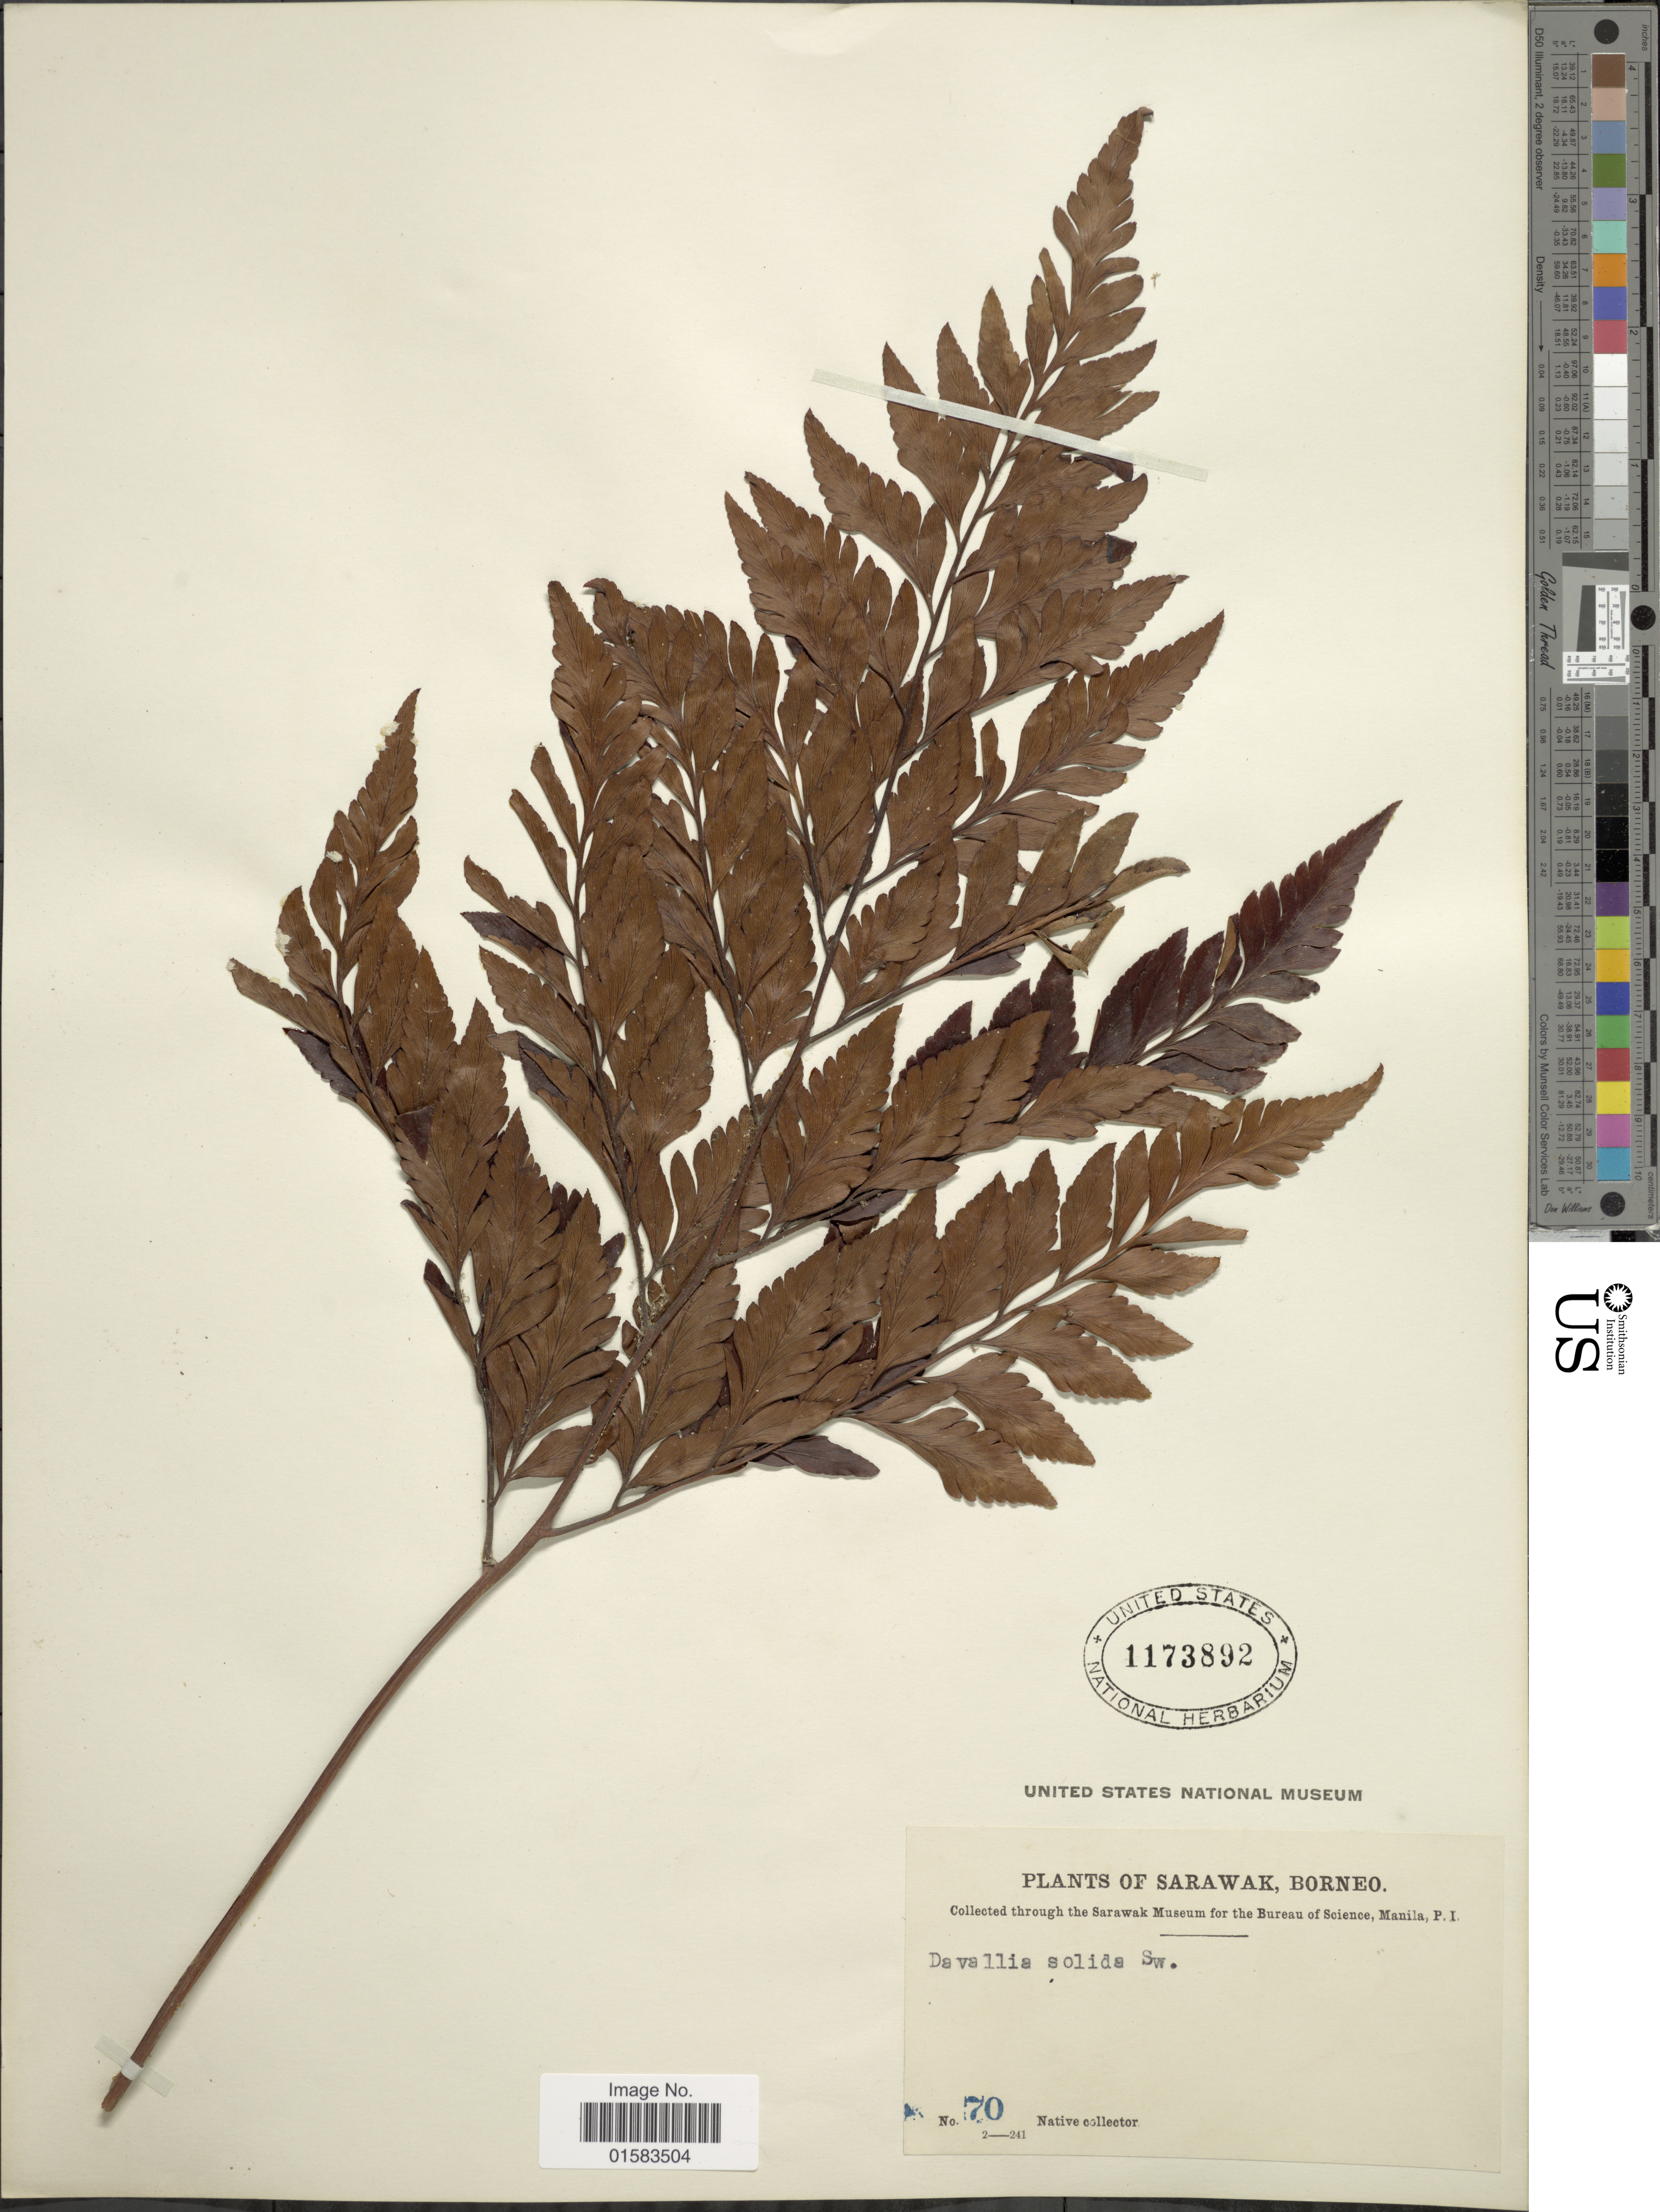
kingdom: Plantae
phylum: Tracheophyta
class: Polypodiopsida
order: Polypodiales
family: Davalliaceae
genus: Davallia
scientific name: Davallia solida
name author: (G. Forst.) Sw.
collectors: Native collector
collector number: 70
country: Malaysia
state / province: Sarawak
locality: Borneo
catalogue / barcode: US 1173892